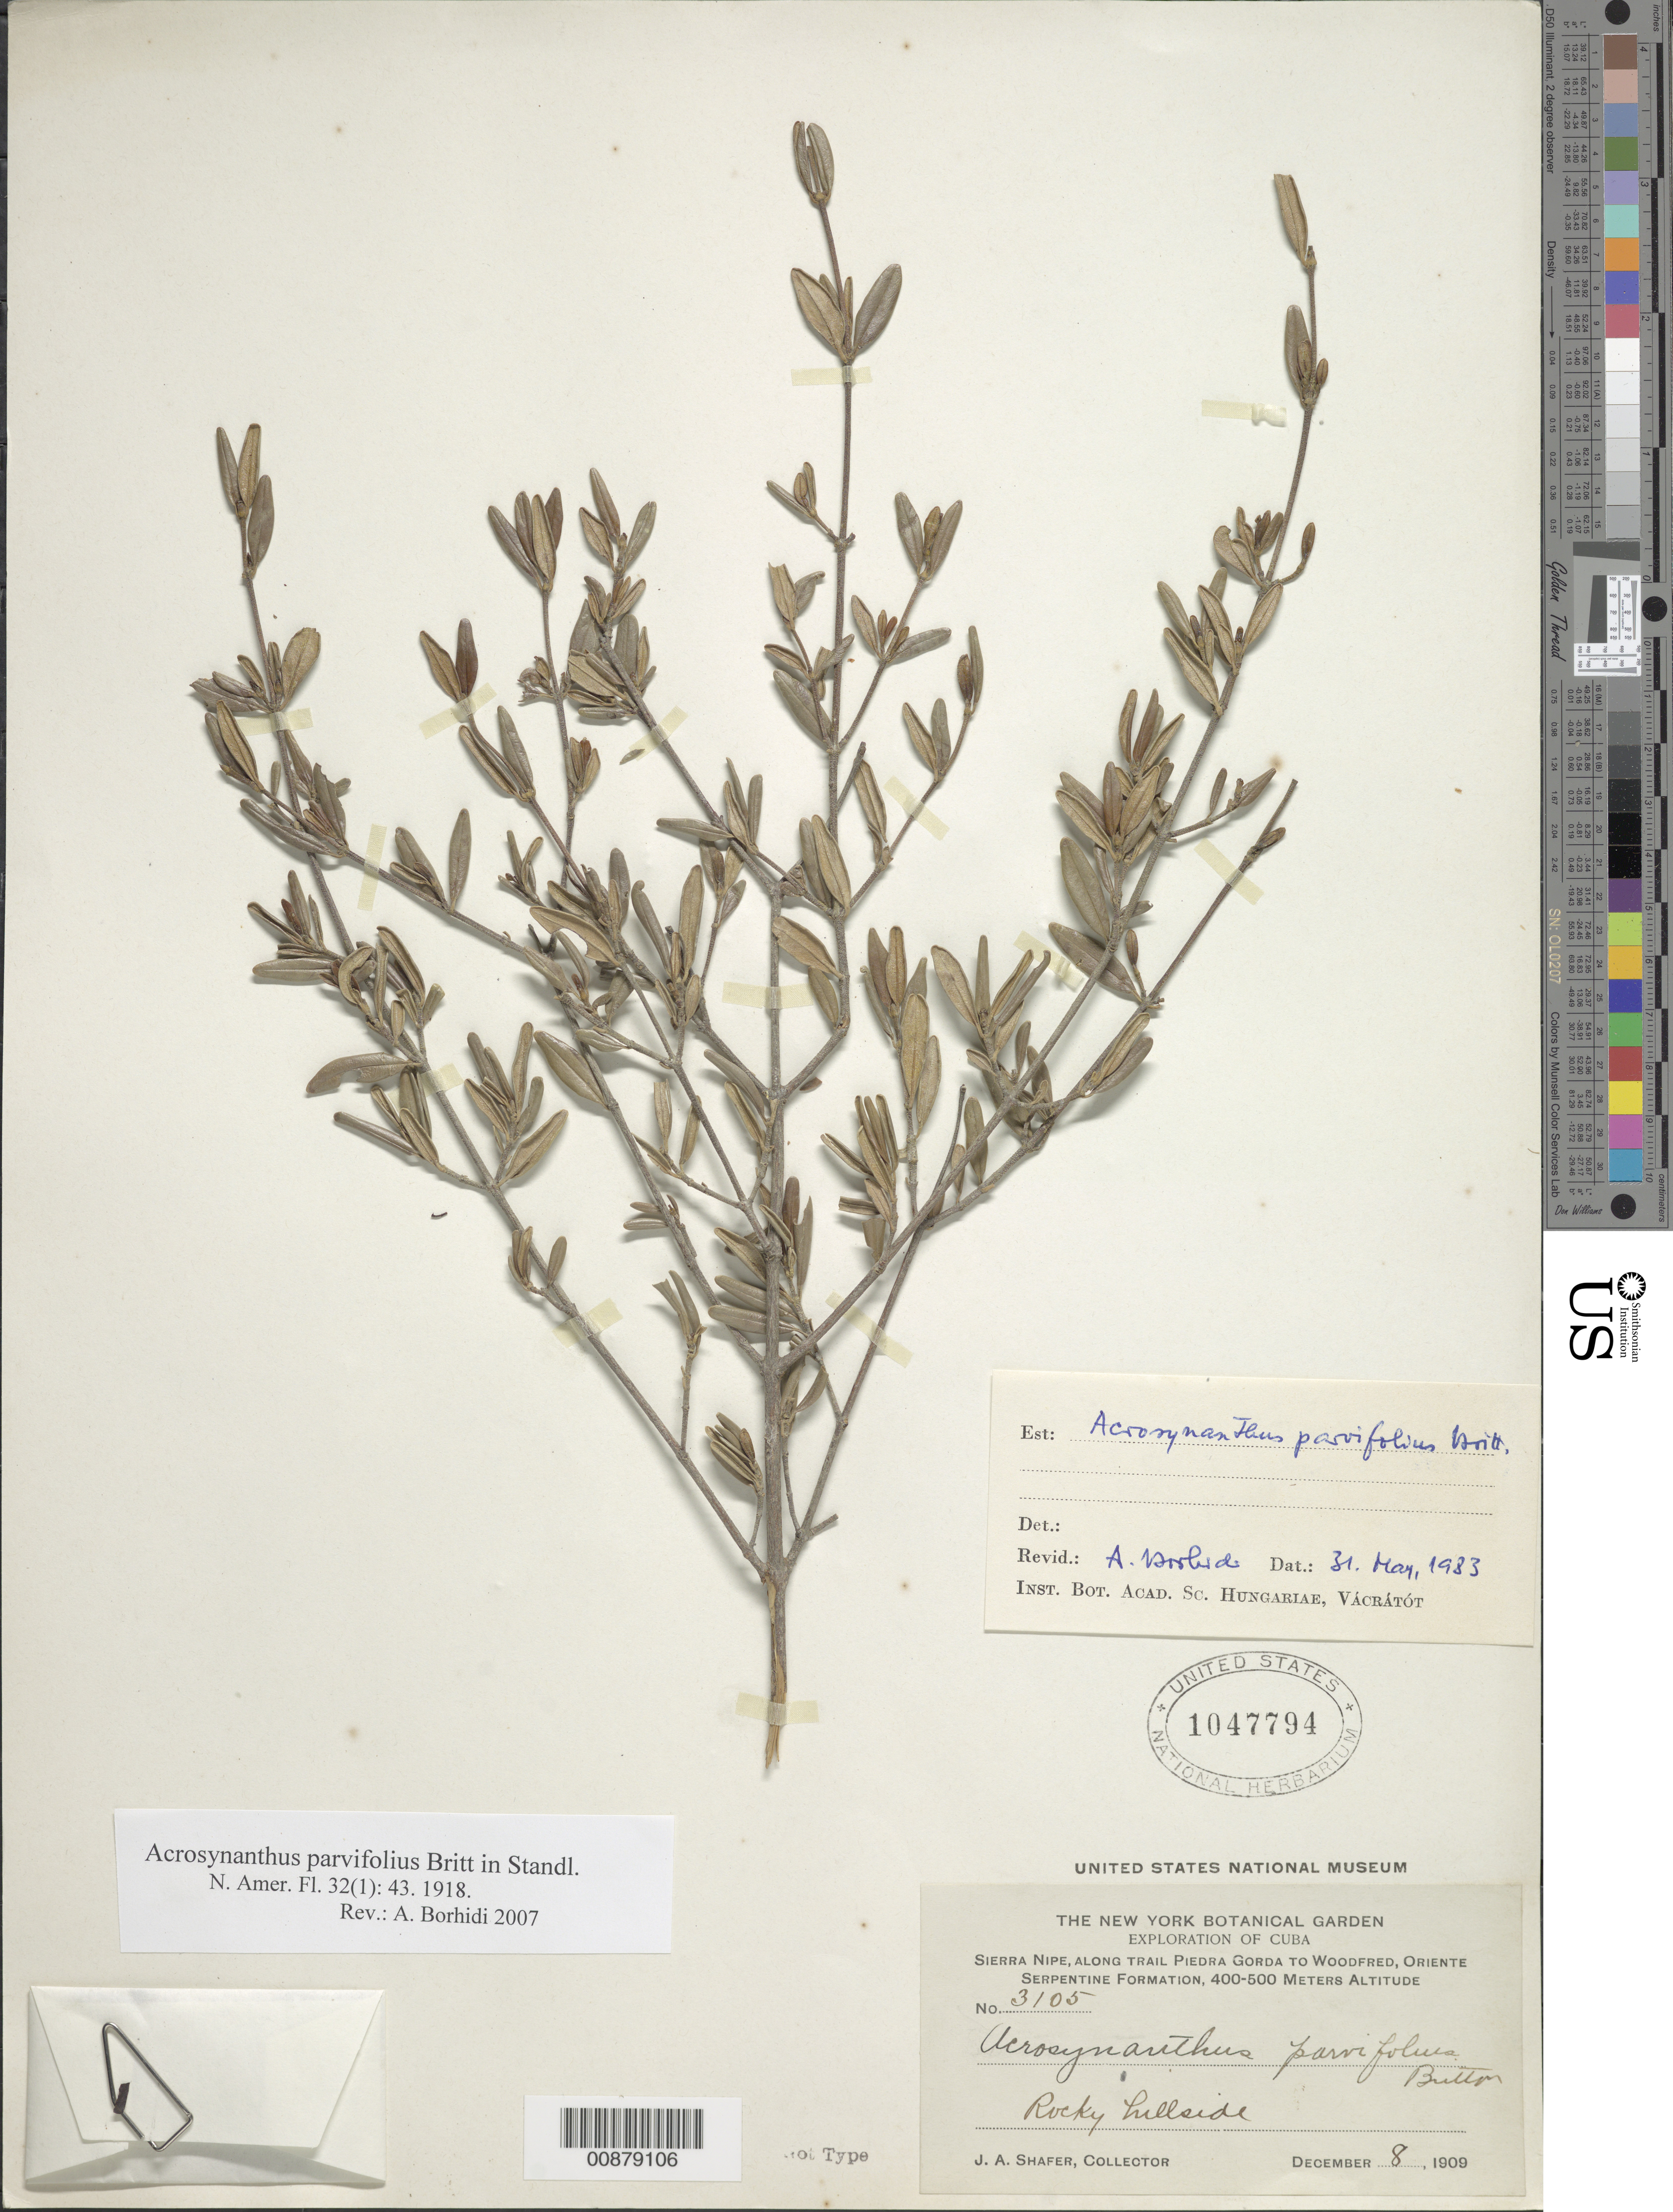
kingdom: Plantae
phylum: Tracheophyta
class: Magnoliopsida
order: Gentianales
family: Rubiaceae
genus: Acrosynanthus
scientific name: Acrosynanthus parvifolius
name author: Britton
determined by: Borhidi, Attila L.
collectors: J. A. Shafer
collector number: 3105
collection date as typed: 08 Dec 1909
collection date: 1909-12-08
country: Cuba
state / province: Holguín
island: Cuba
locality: Sierra Nipe, along trail Piedra Gorda to Woodfred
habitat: Rocky hillside.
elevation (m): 400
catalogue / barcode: US 1047794